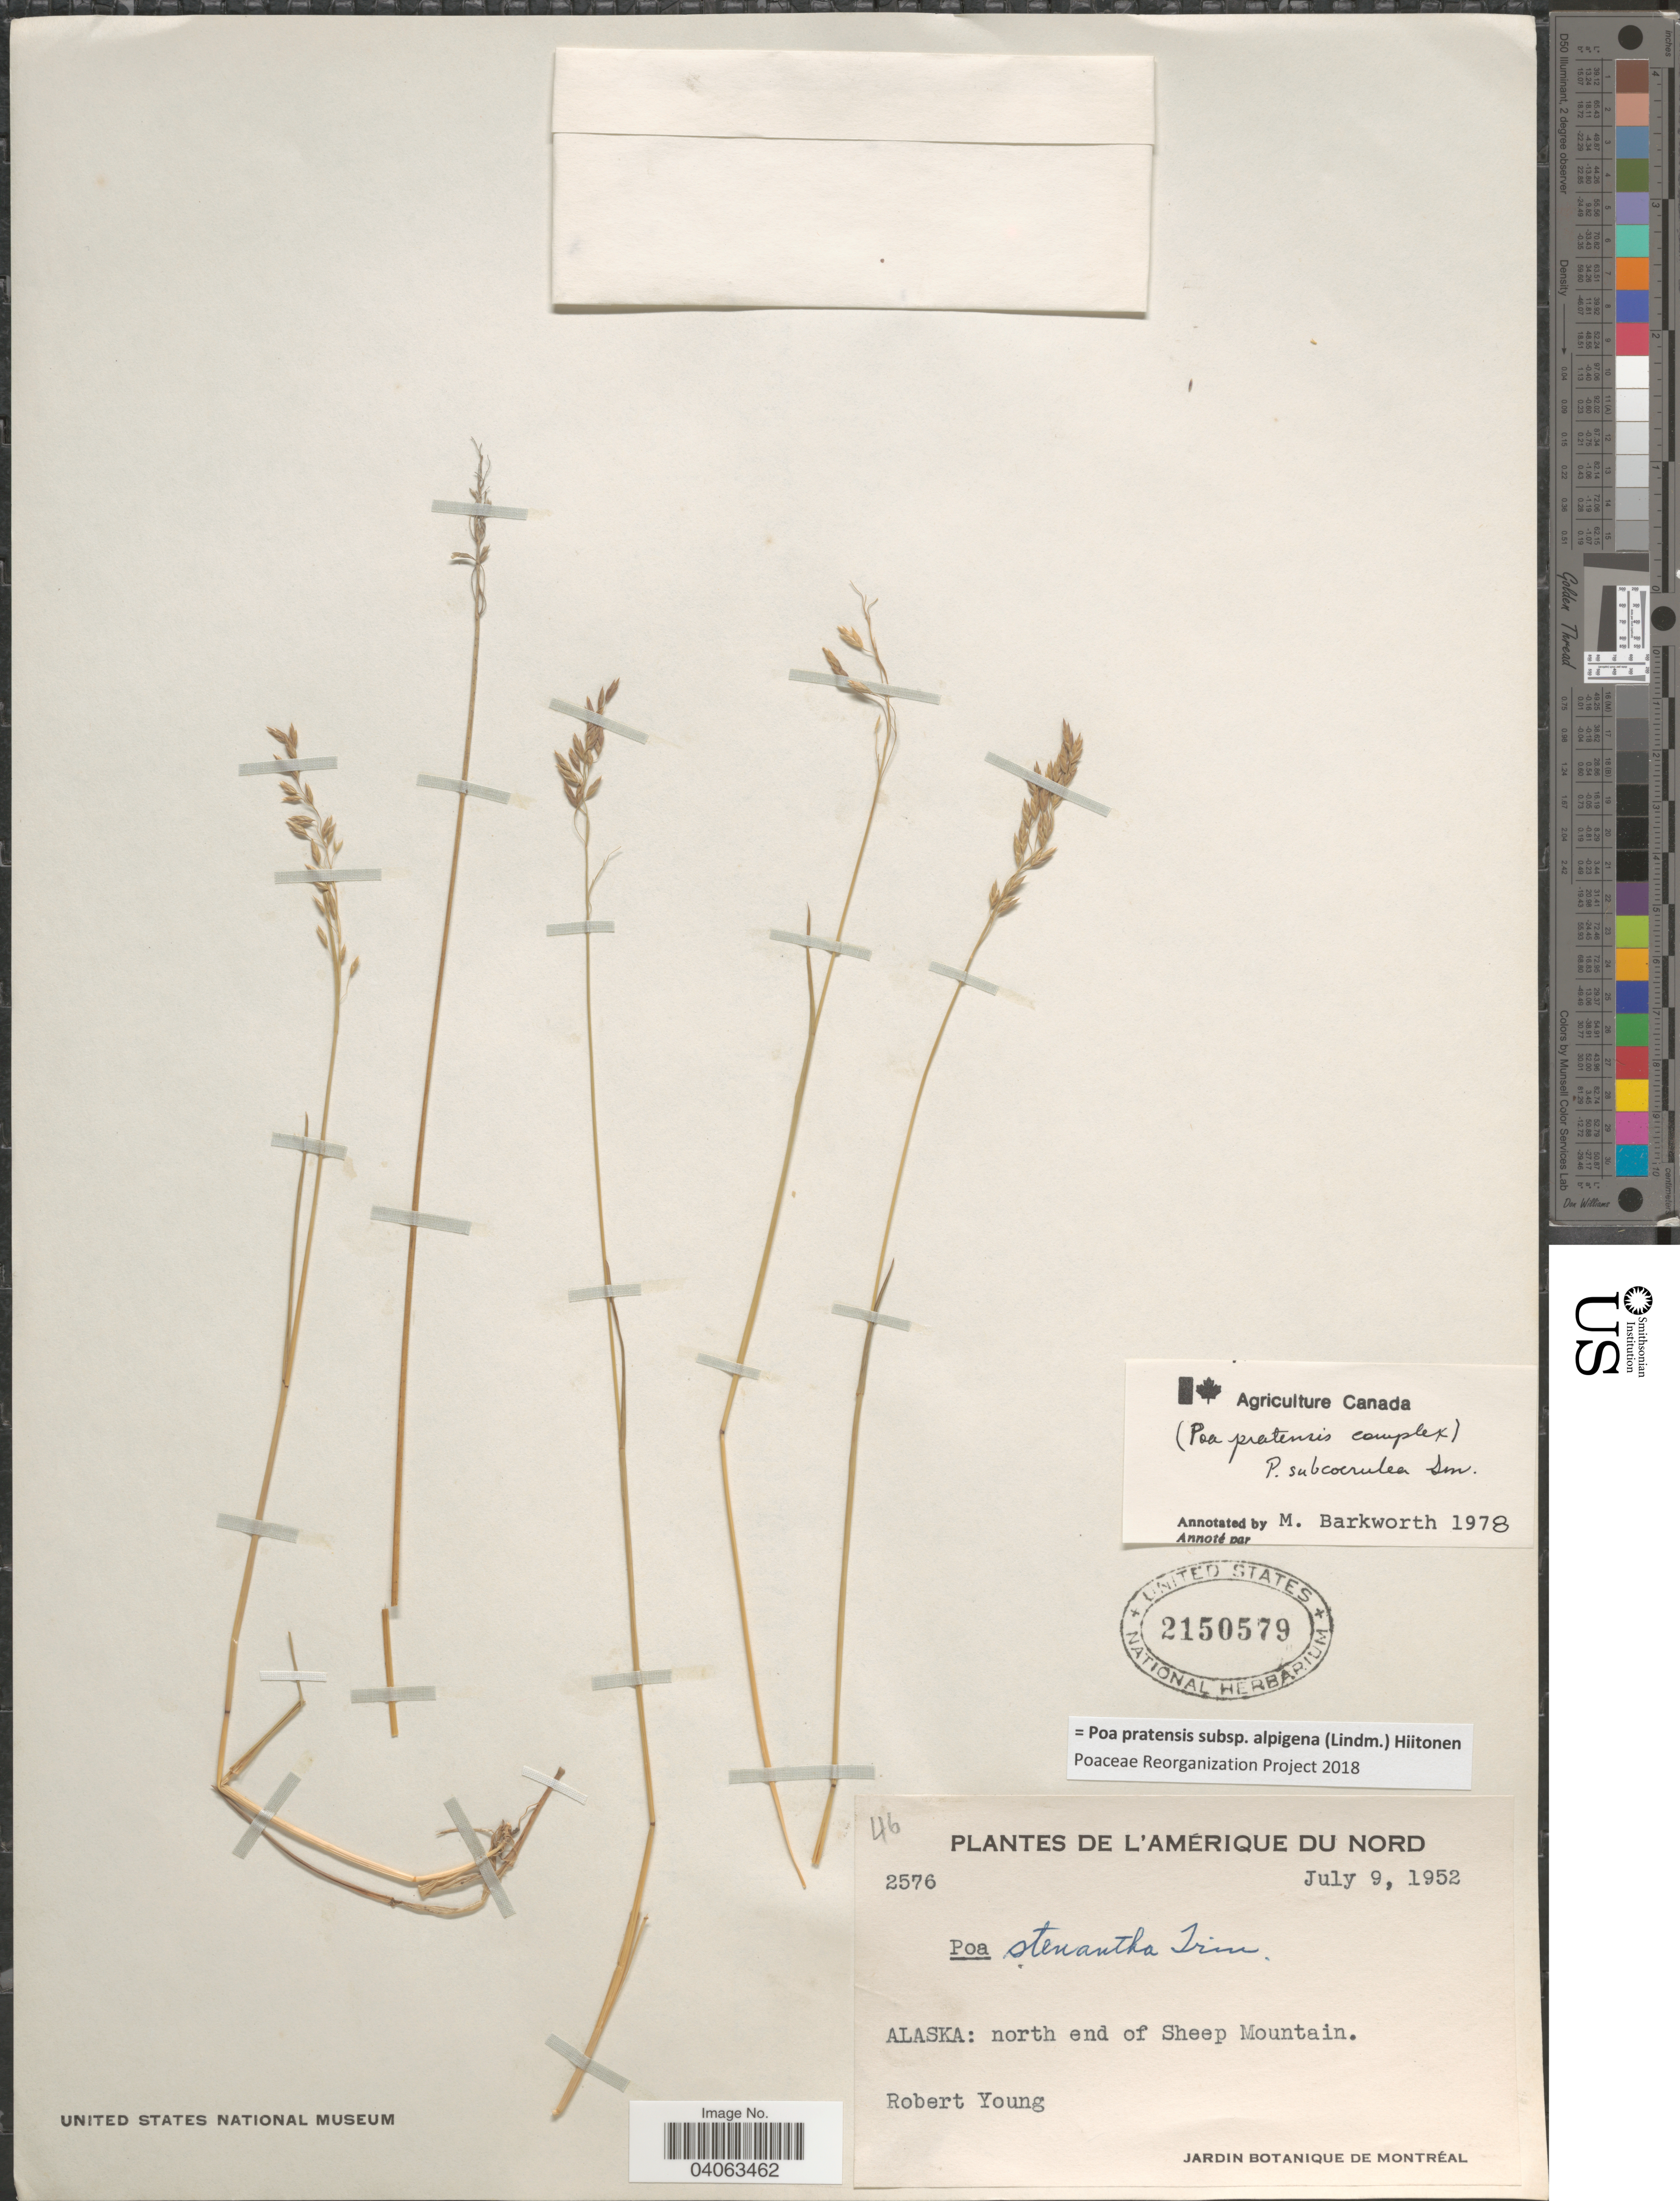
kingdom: Plantae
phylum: Tracheophyta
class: Liliopsida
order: Poales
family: Poaceae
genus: Poa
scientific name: Poa pratensis subsp. alpigena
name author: (Lindm.) Hiitonen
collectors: R. Young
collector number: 2576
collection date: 1952-07-09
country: United States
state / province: Alaska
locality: North end of Sheep Mountain.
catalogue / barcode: US 2150579